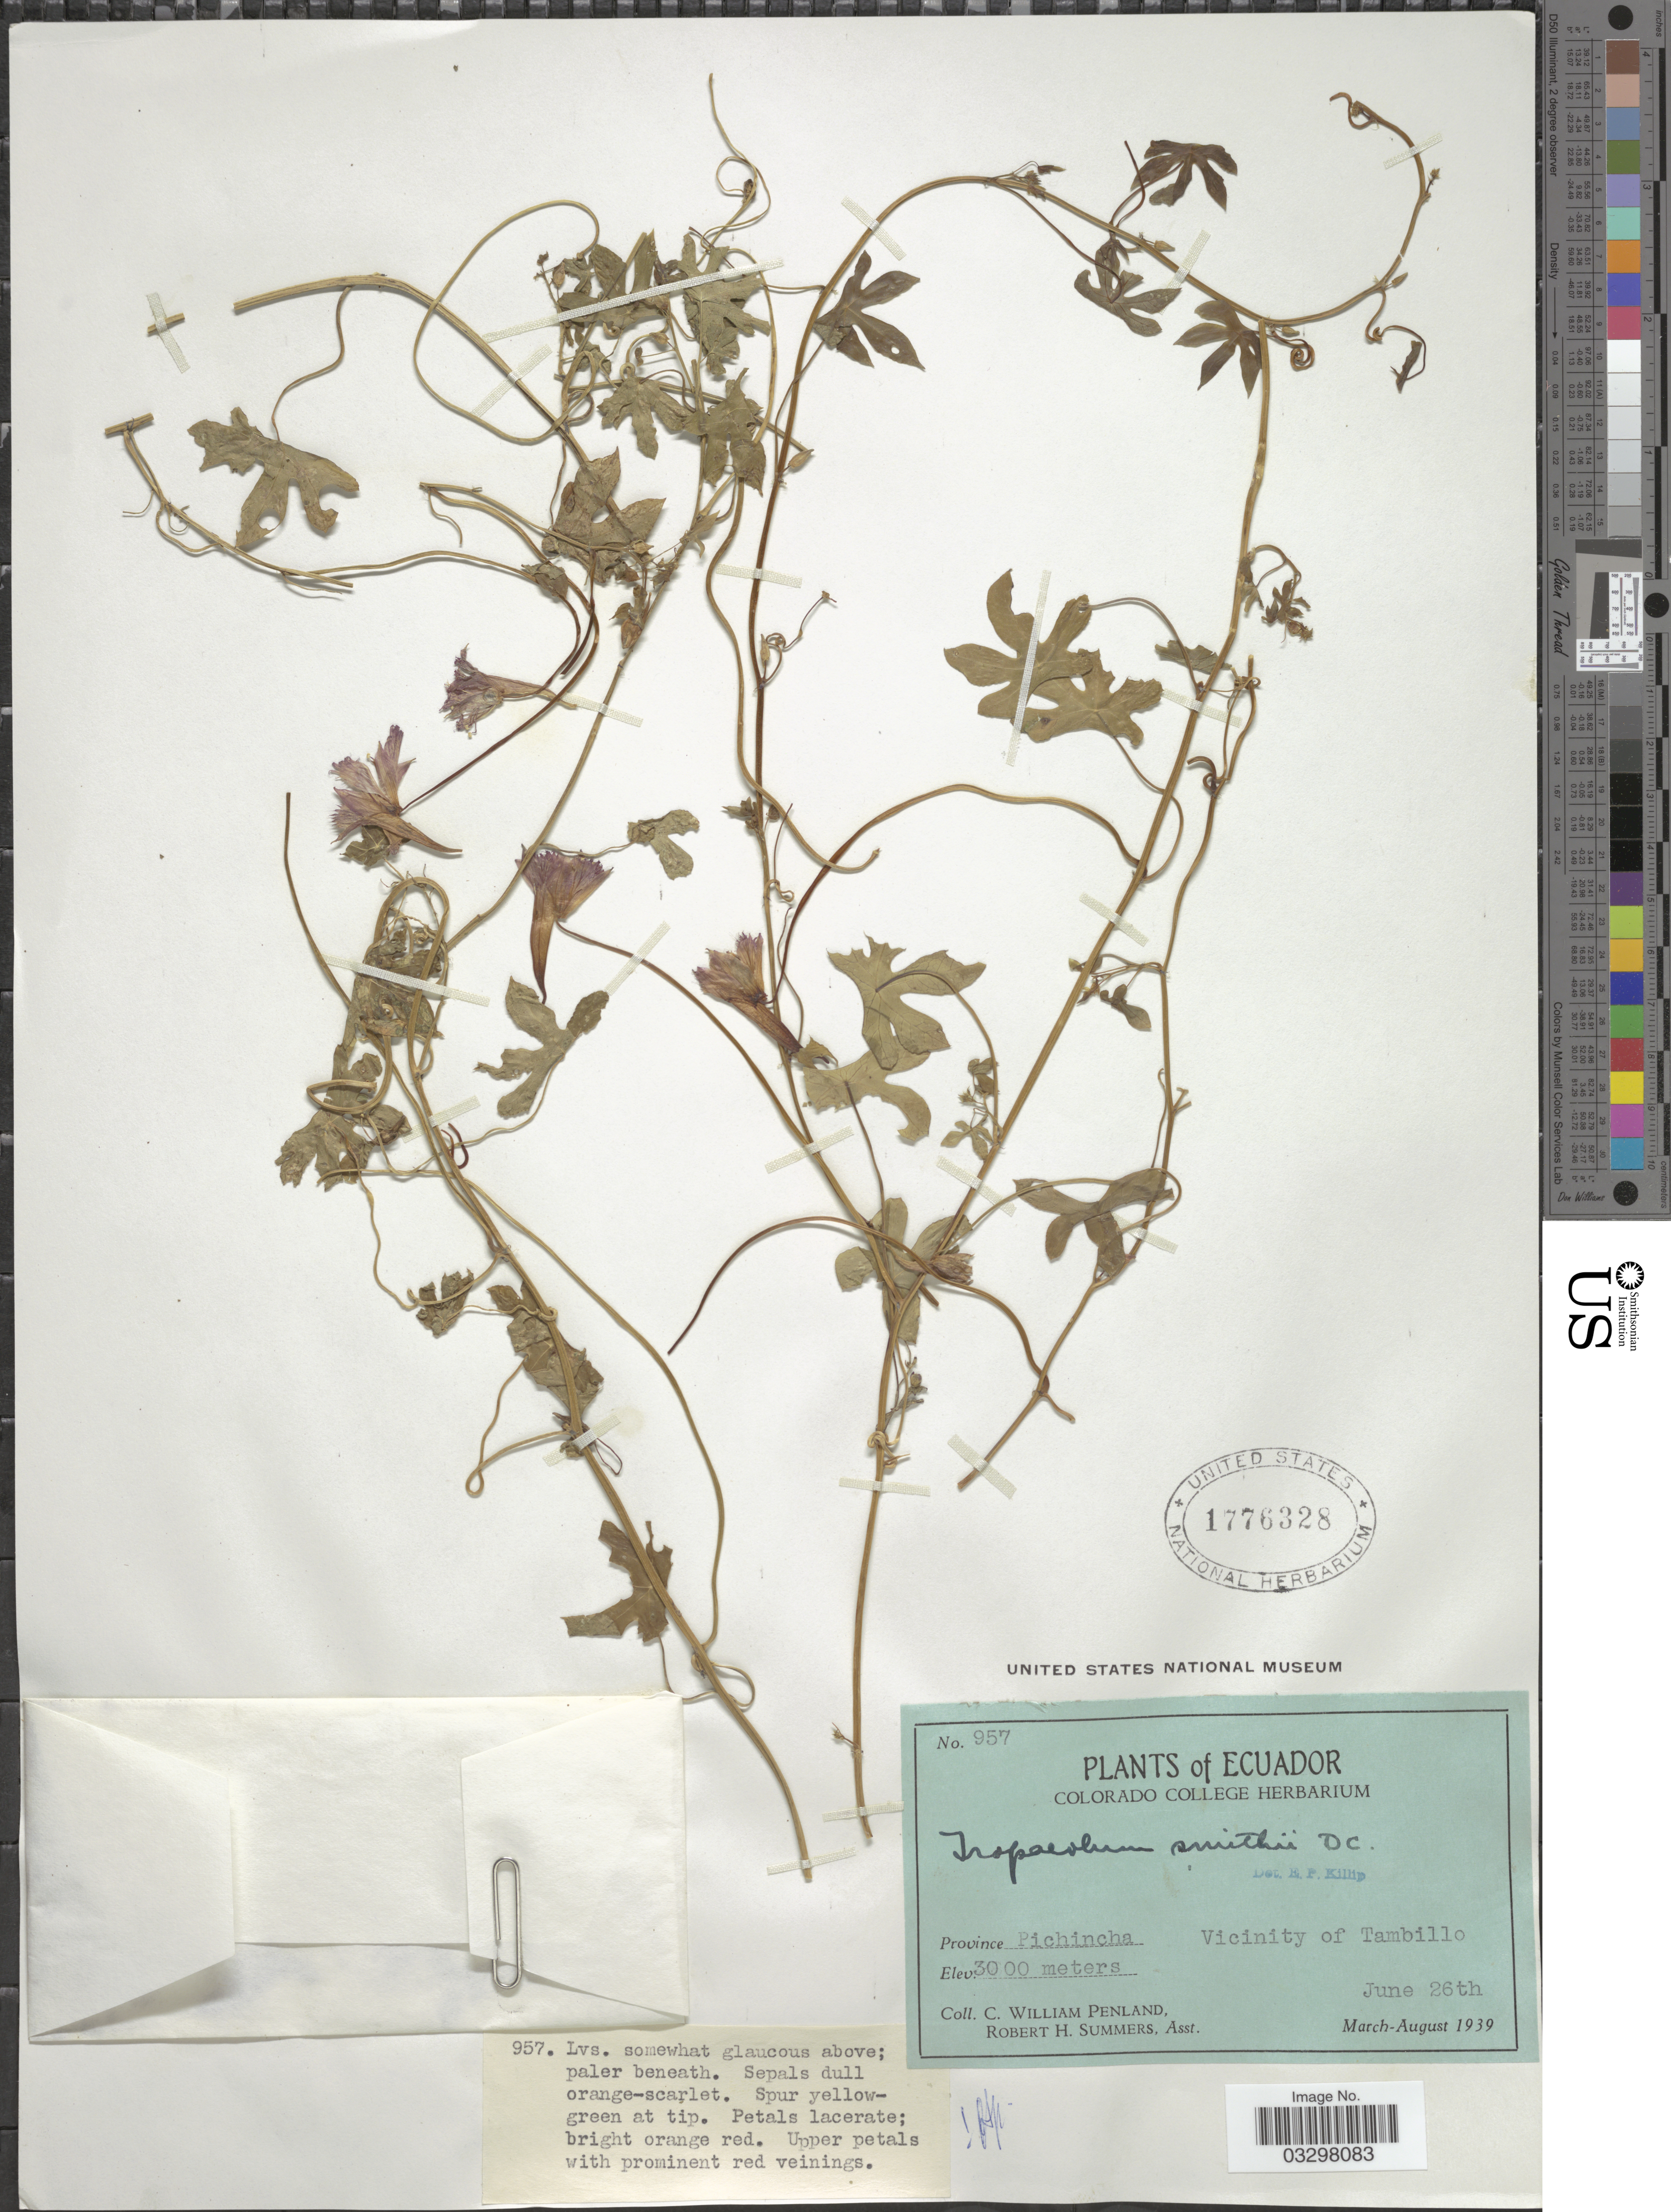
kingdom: Plantae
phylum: Tracheophyta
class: Magnoliopsida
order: Brassicales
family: Tropaeolaceae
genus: Tropaeolum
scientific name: Tropaeolum smithii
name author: DC.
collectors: C. W. Penland & R. Summers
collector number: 957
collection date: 1939-06-26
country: Ecuador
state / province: Pichincha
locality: Vicinity of Tambillo.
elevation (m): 3000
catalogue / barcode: US 1776328